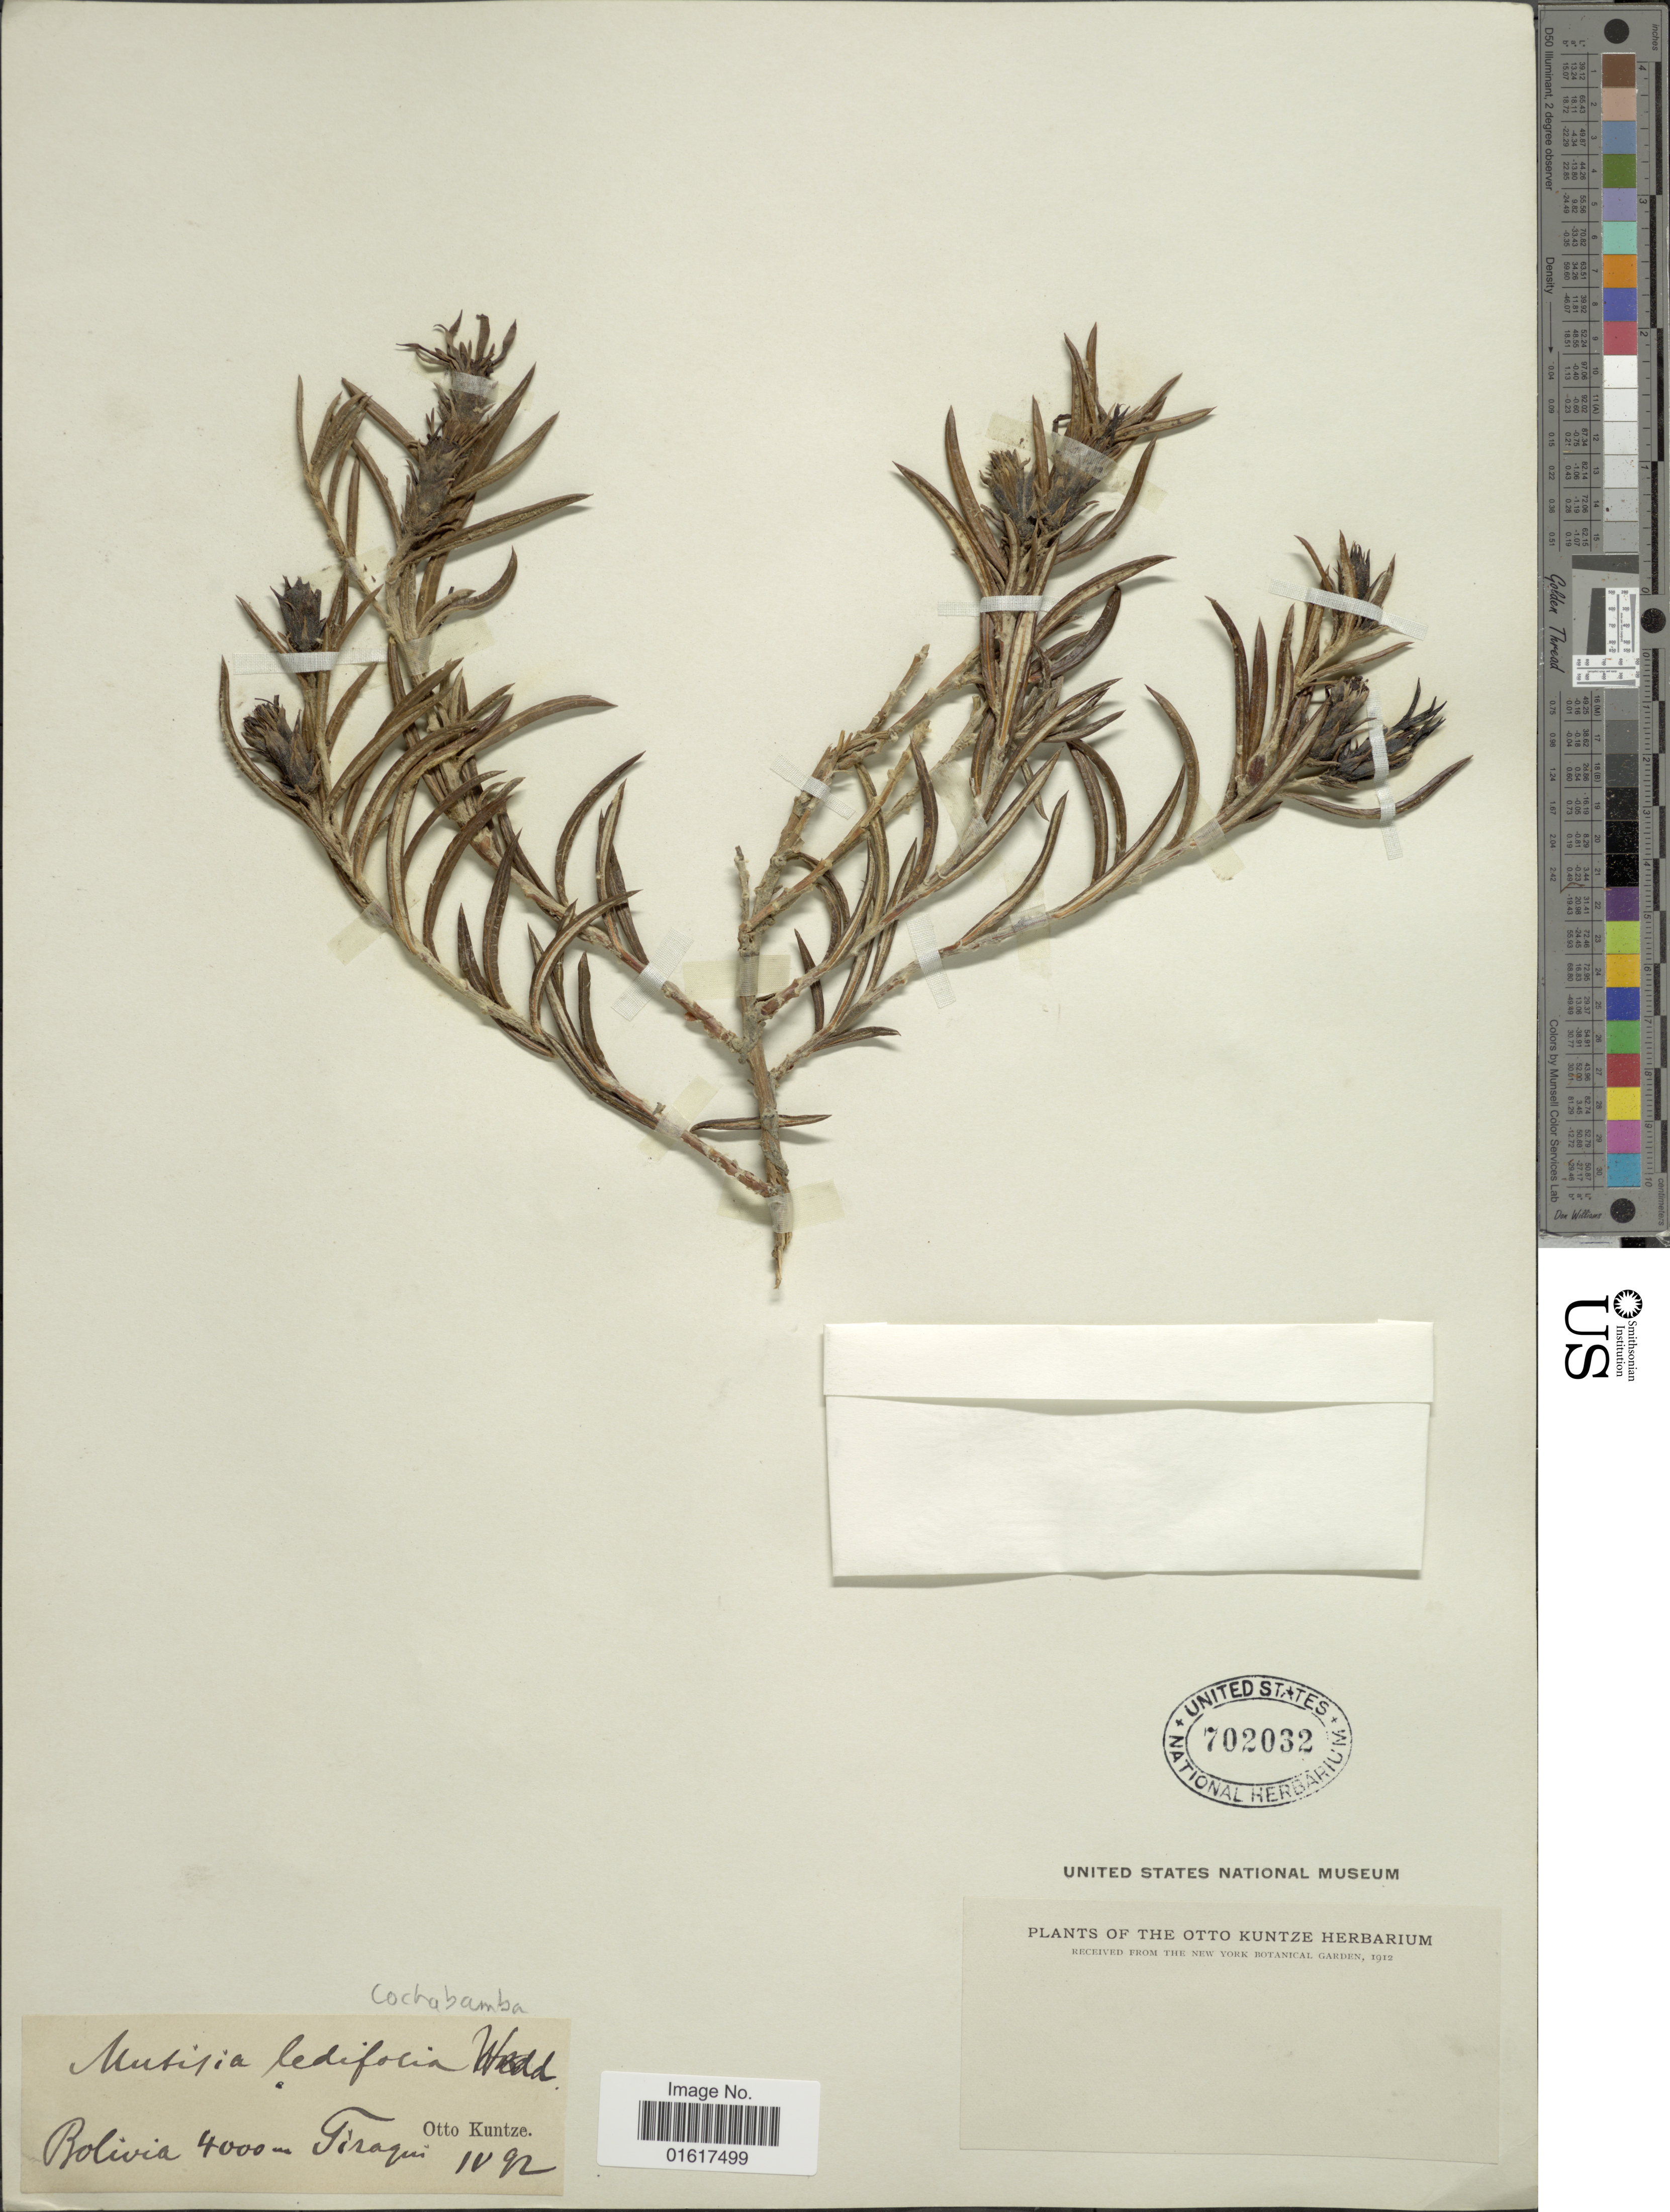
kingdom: Plantae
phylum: Tracheophyta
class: Magnoliopsida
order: Asterales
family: Asteraceae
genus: Mutisia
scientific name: Mutisia ledifolia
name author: Decne. ex Wedd.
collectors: C.E.O. Kuntze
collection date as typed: Transcribed d/m/y: /4/92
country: Bolivia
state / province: Cochabamba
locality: Tiraqui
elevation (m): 4000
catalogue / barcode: US 702032